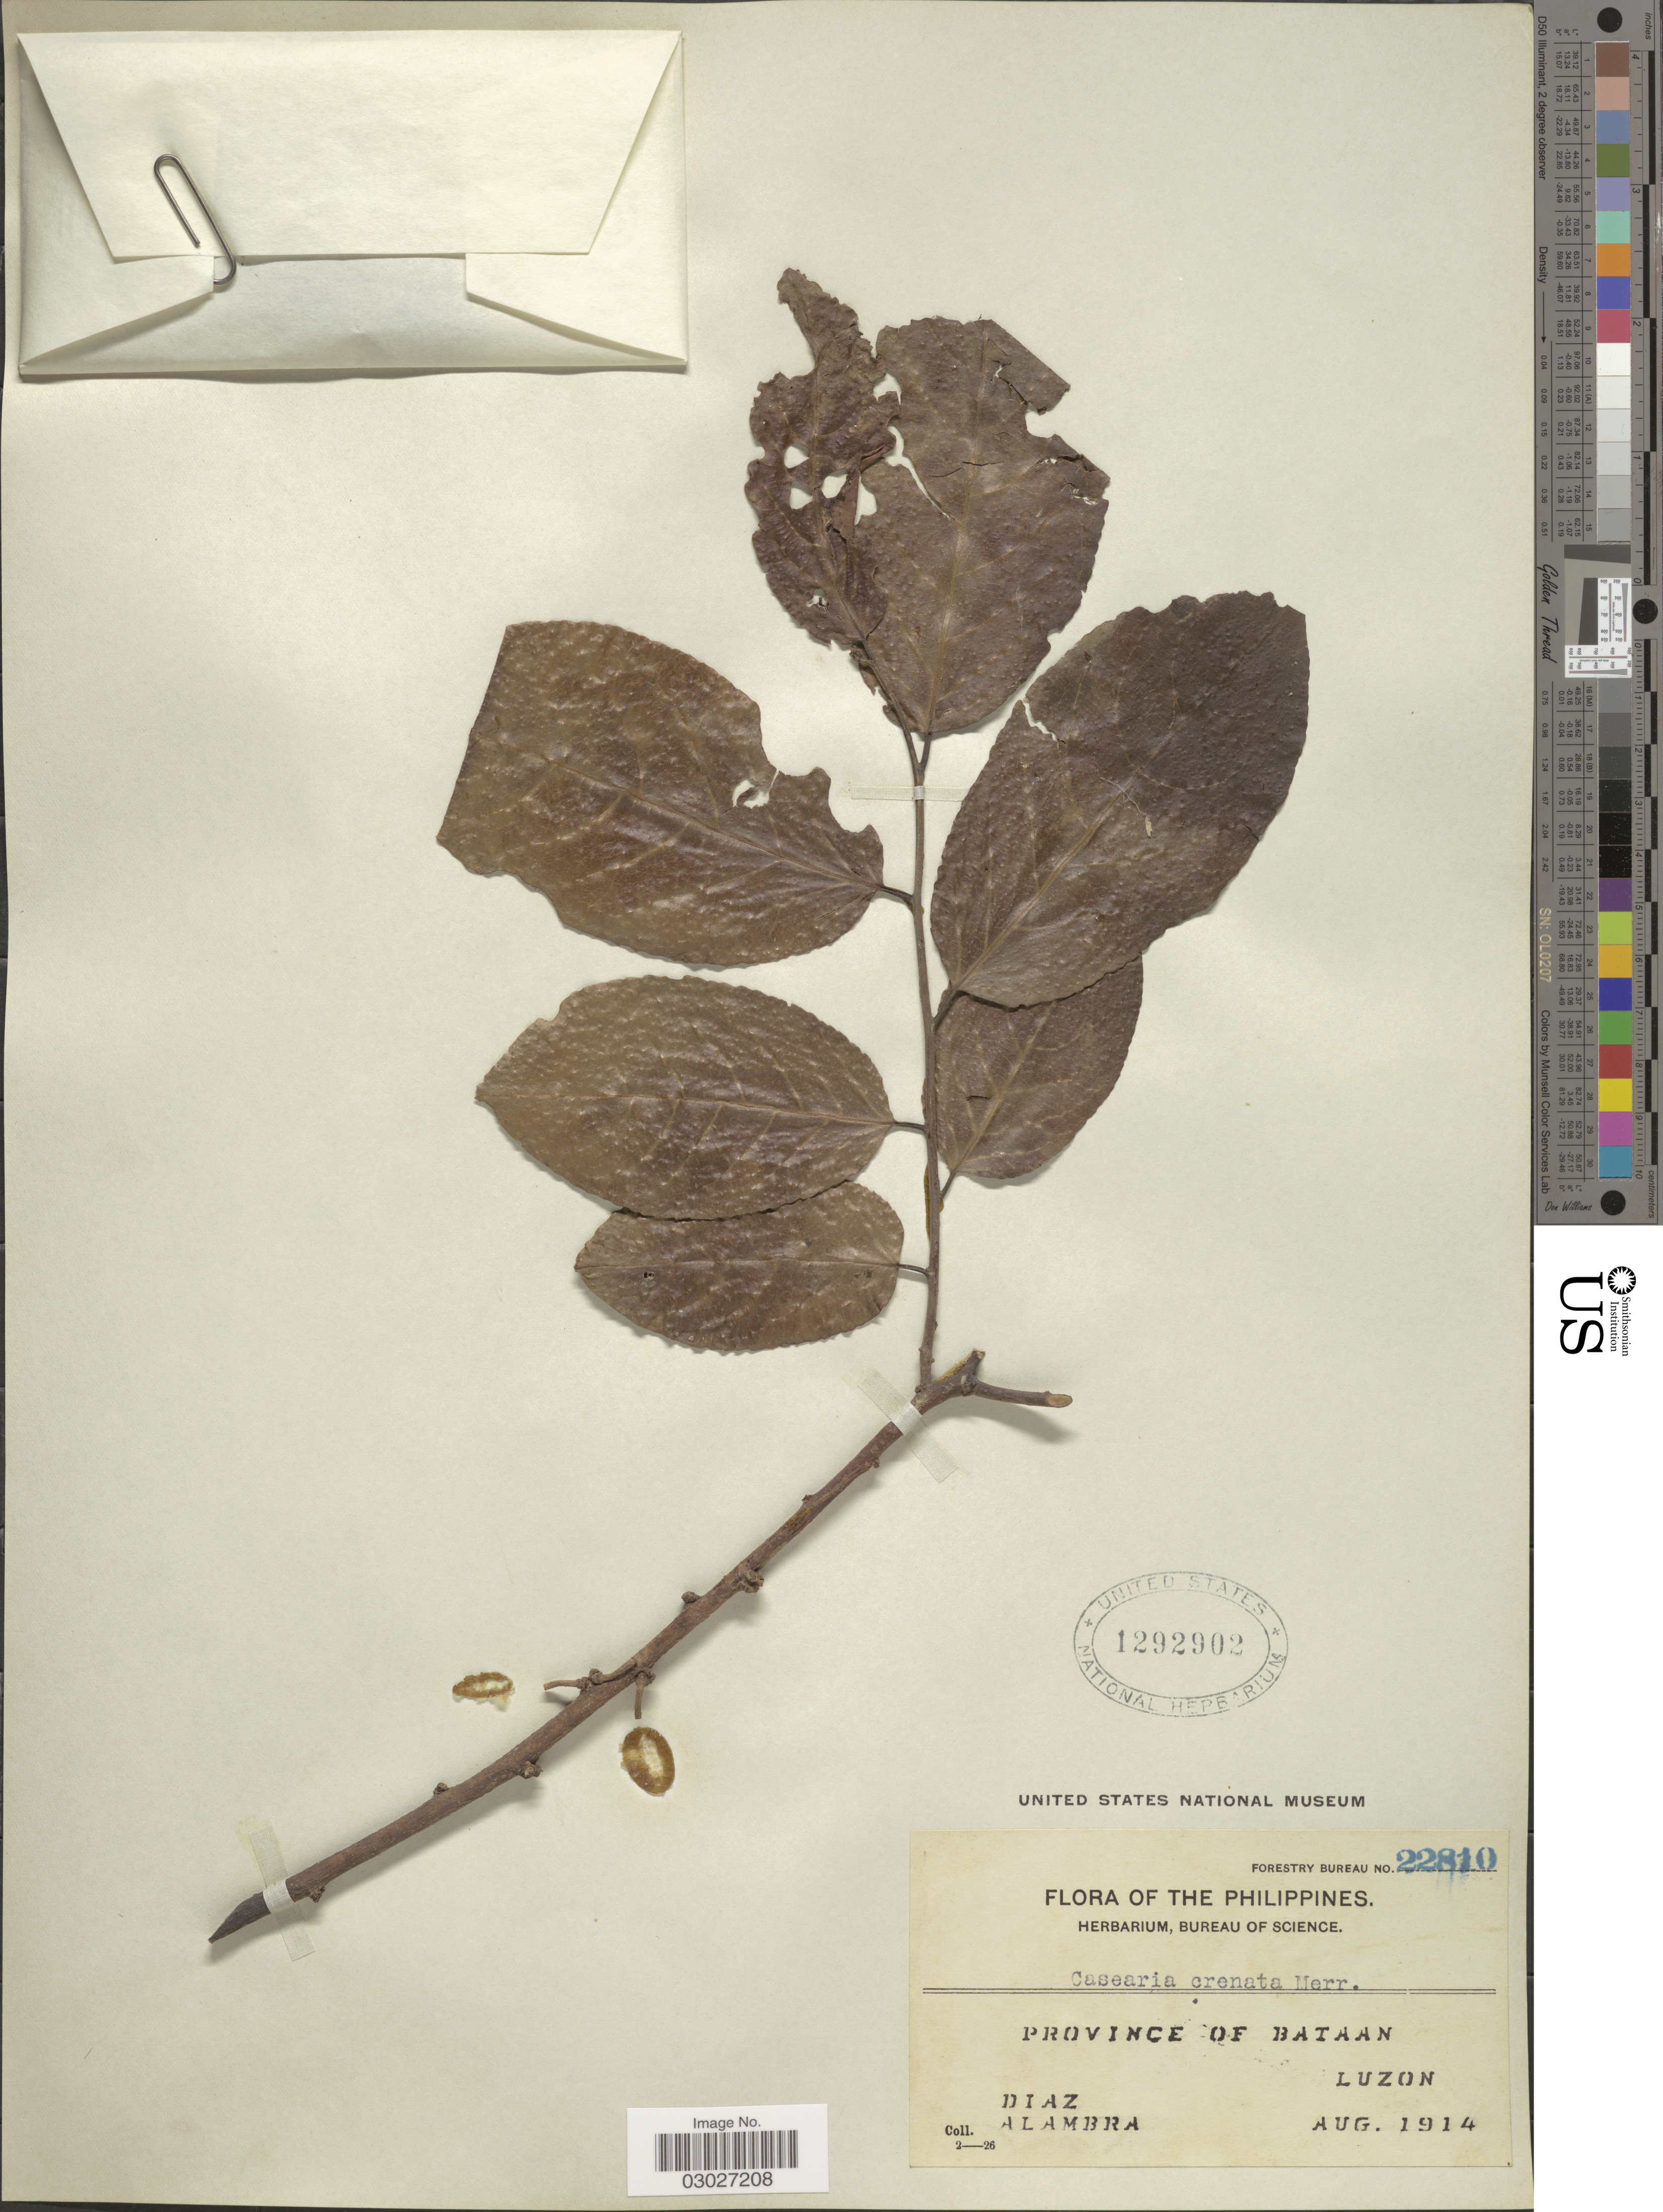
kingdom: Plantae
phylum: Tracheophyta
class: Magnoliopsida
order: Malpighiales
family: Salicaceae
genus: Casearia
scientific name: Casearia crenata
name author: Merr.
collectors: D. Alambra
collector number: Forestry Bureau 22810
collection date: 1914-08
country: Philippines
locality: Province of Bataan, Luzon.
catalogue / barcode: US 1292902